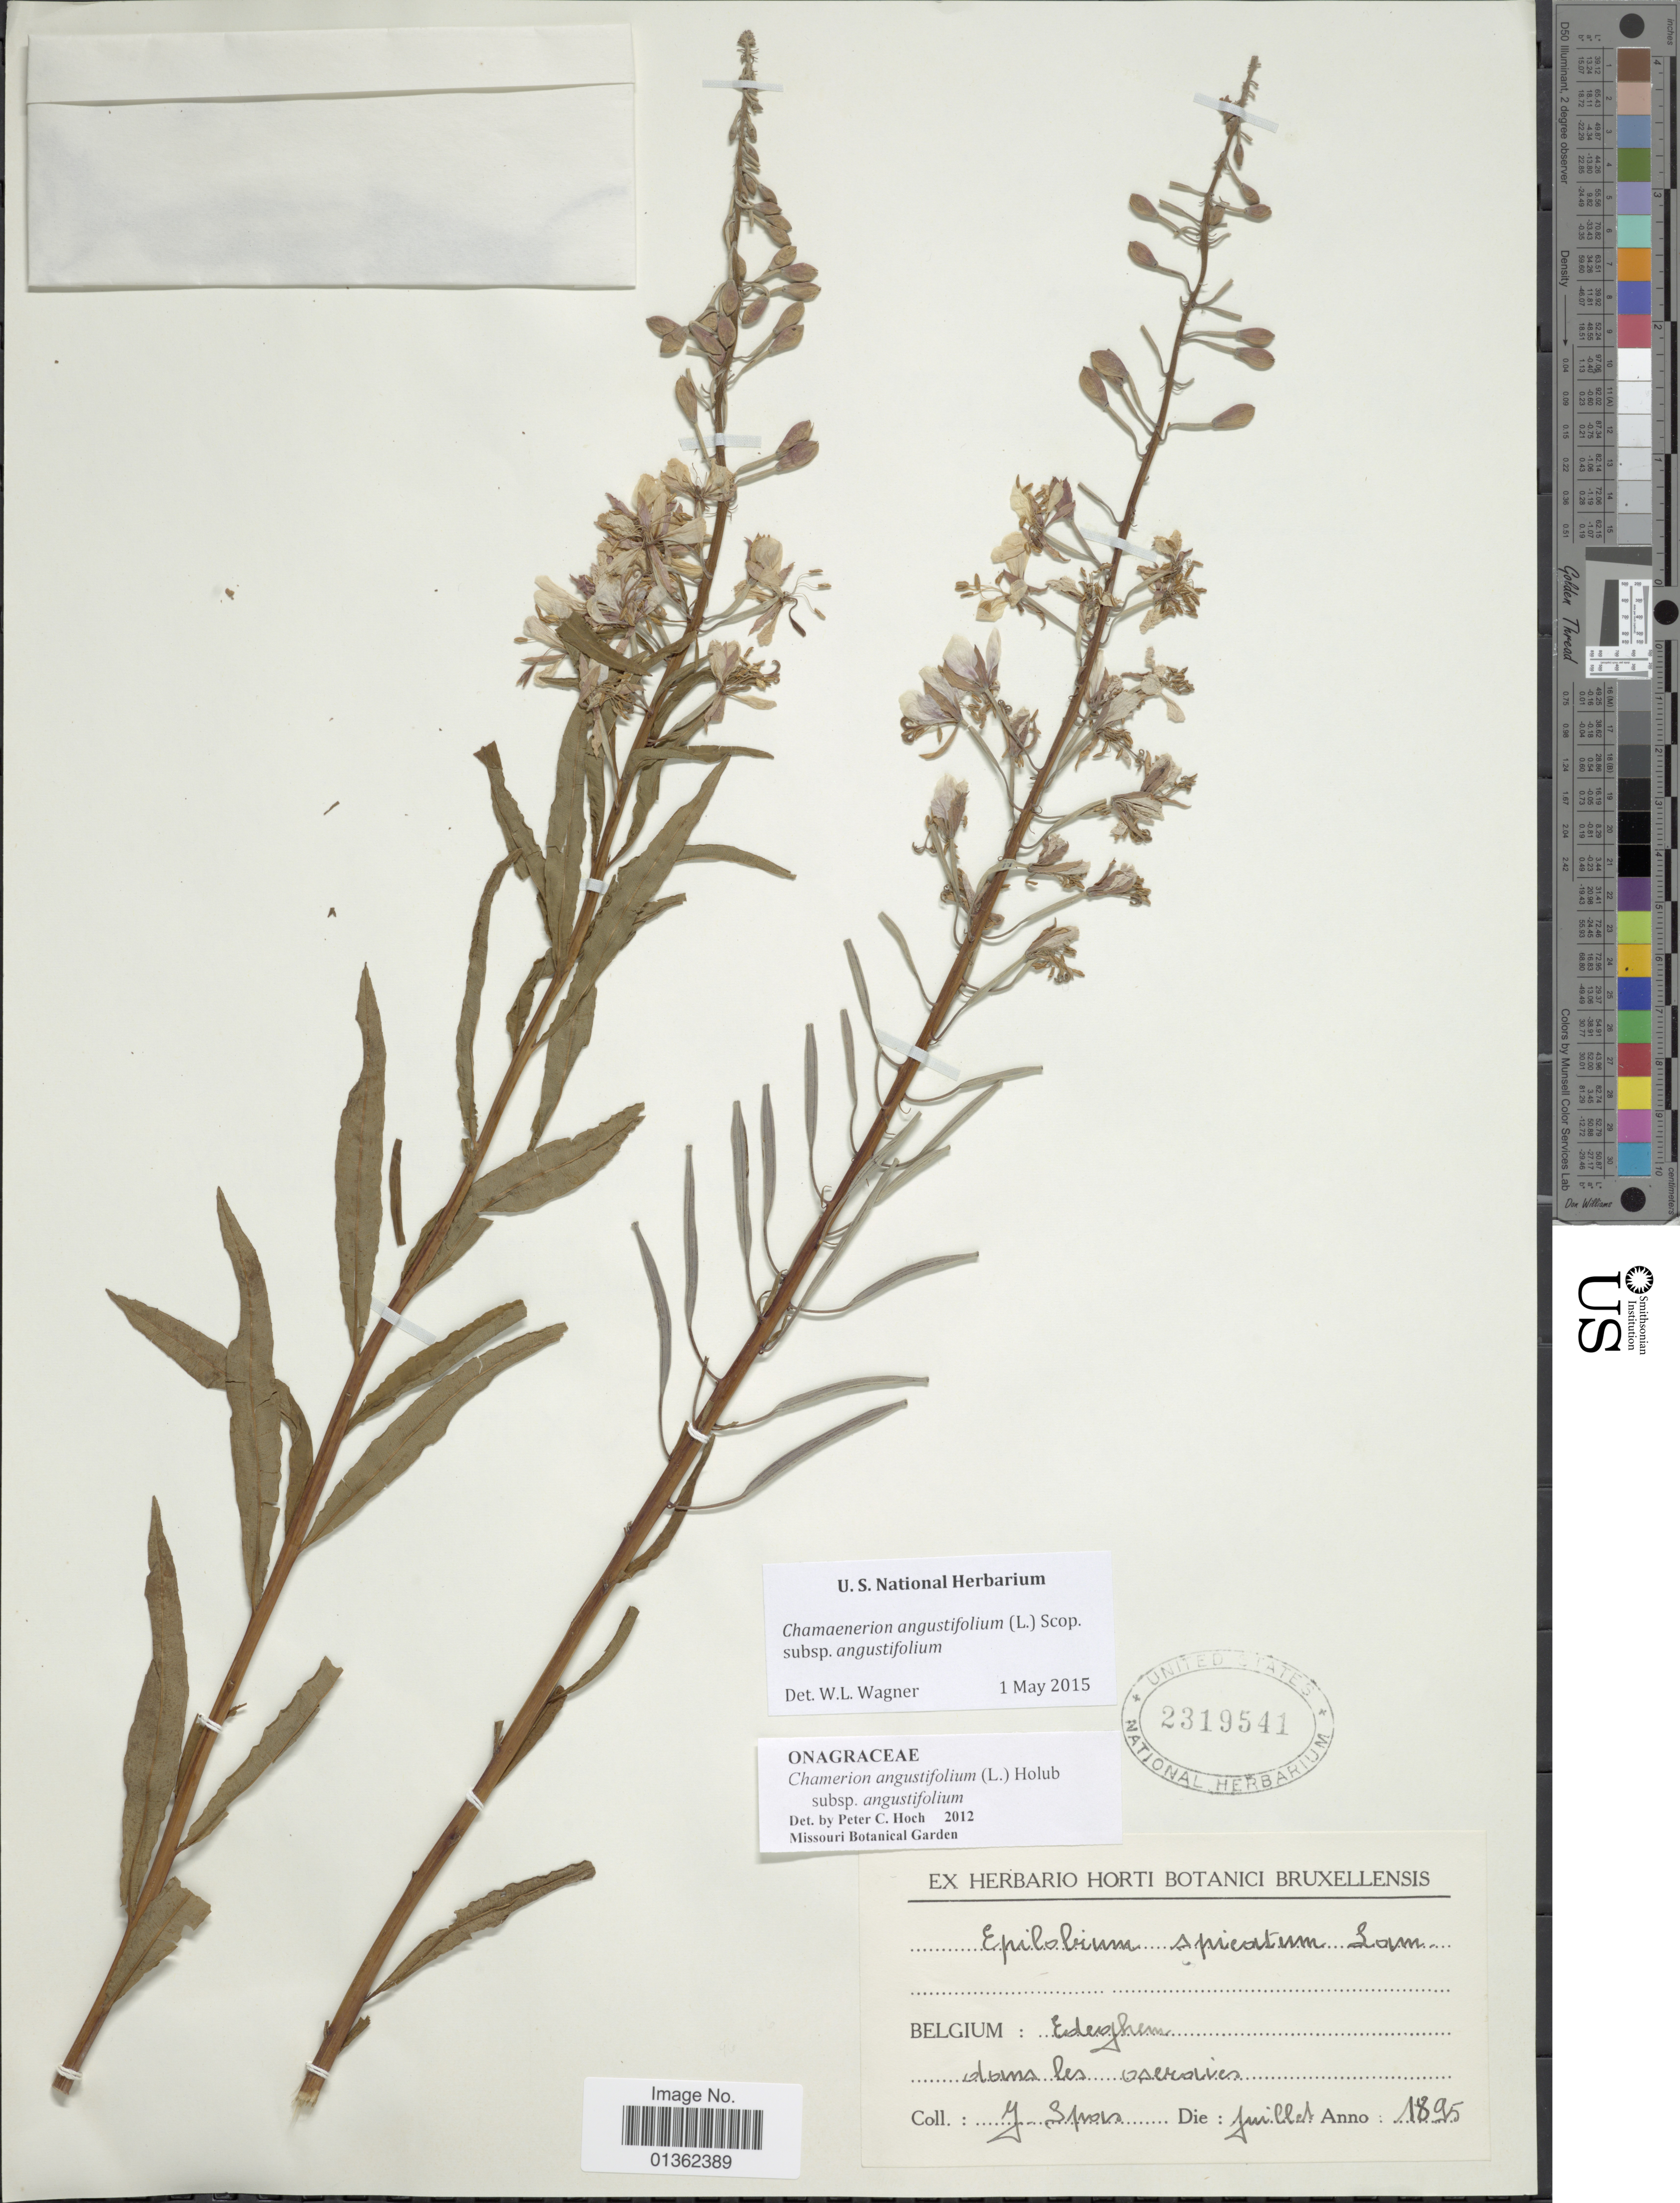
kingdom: Plantae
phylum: Tracheophyta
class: Magnoliopsida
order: Myrtales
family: Onagraceae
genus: Chamaenerion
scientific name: Chamaenerion angustifolium subsp. angustifolium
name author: (L.) Scop.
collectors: J. Spas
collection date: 1895-07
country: Belgium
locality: Edeghem. [interpreted]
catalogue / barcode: US 2319541